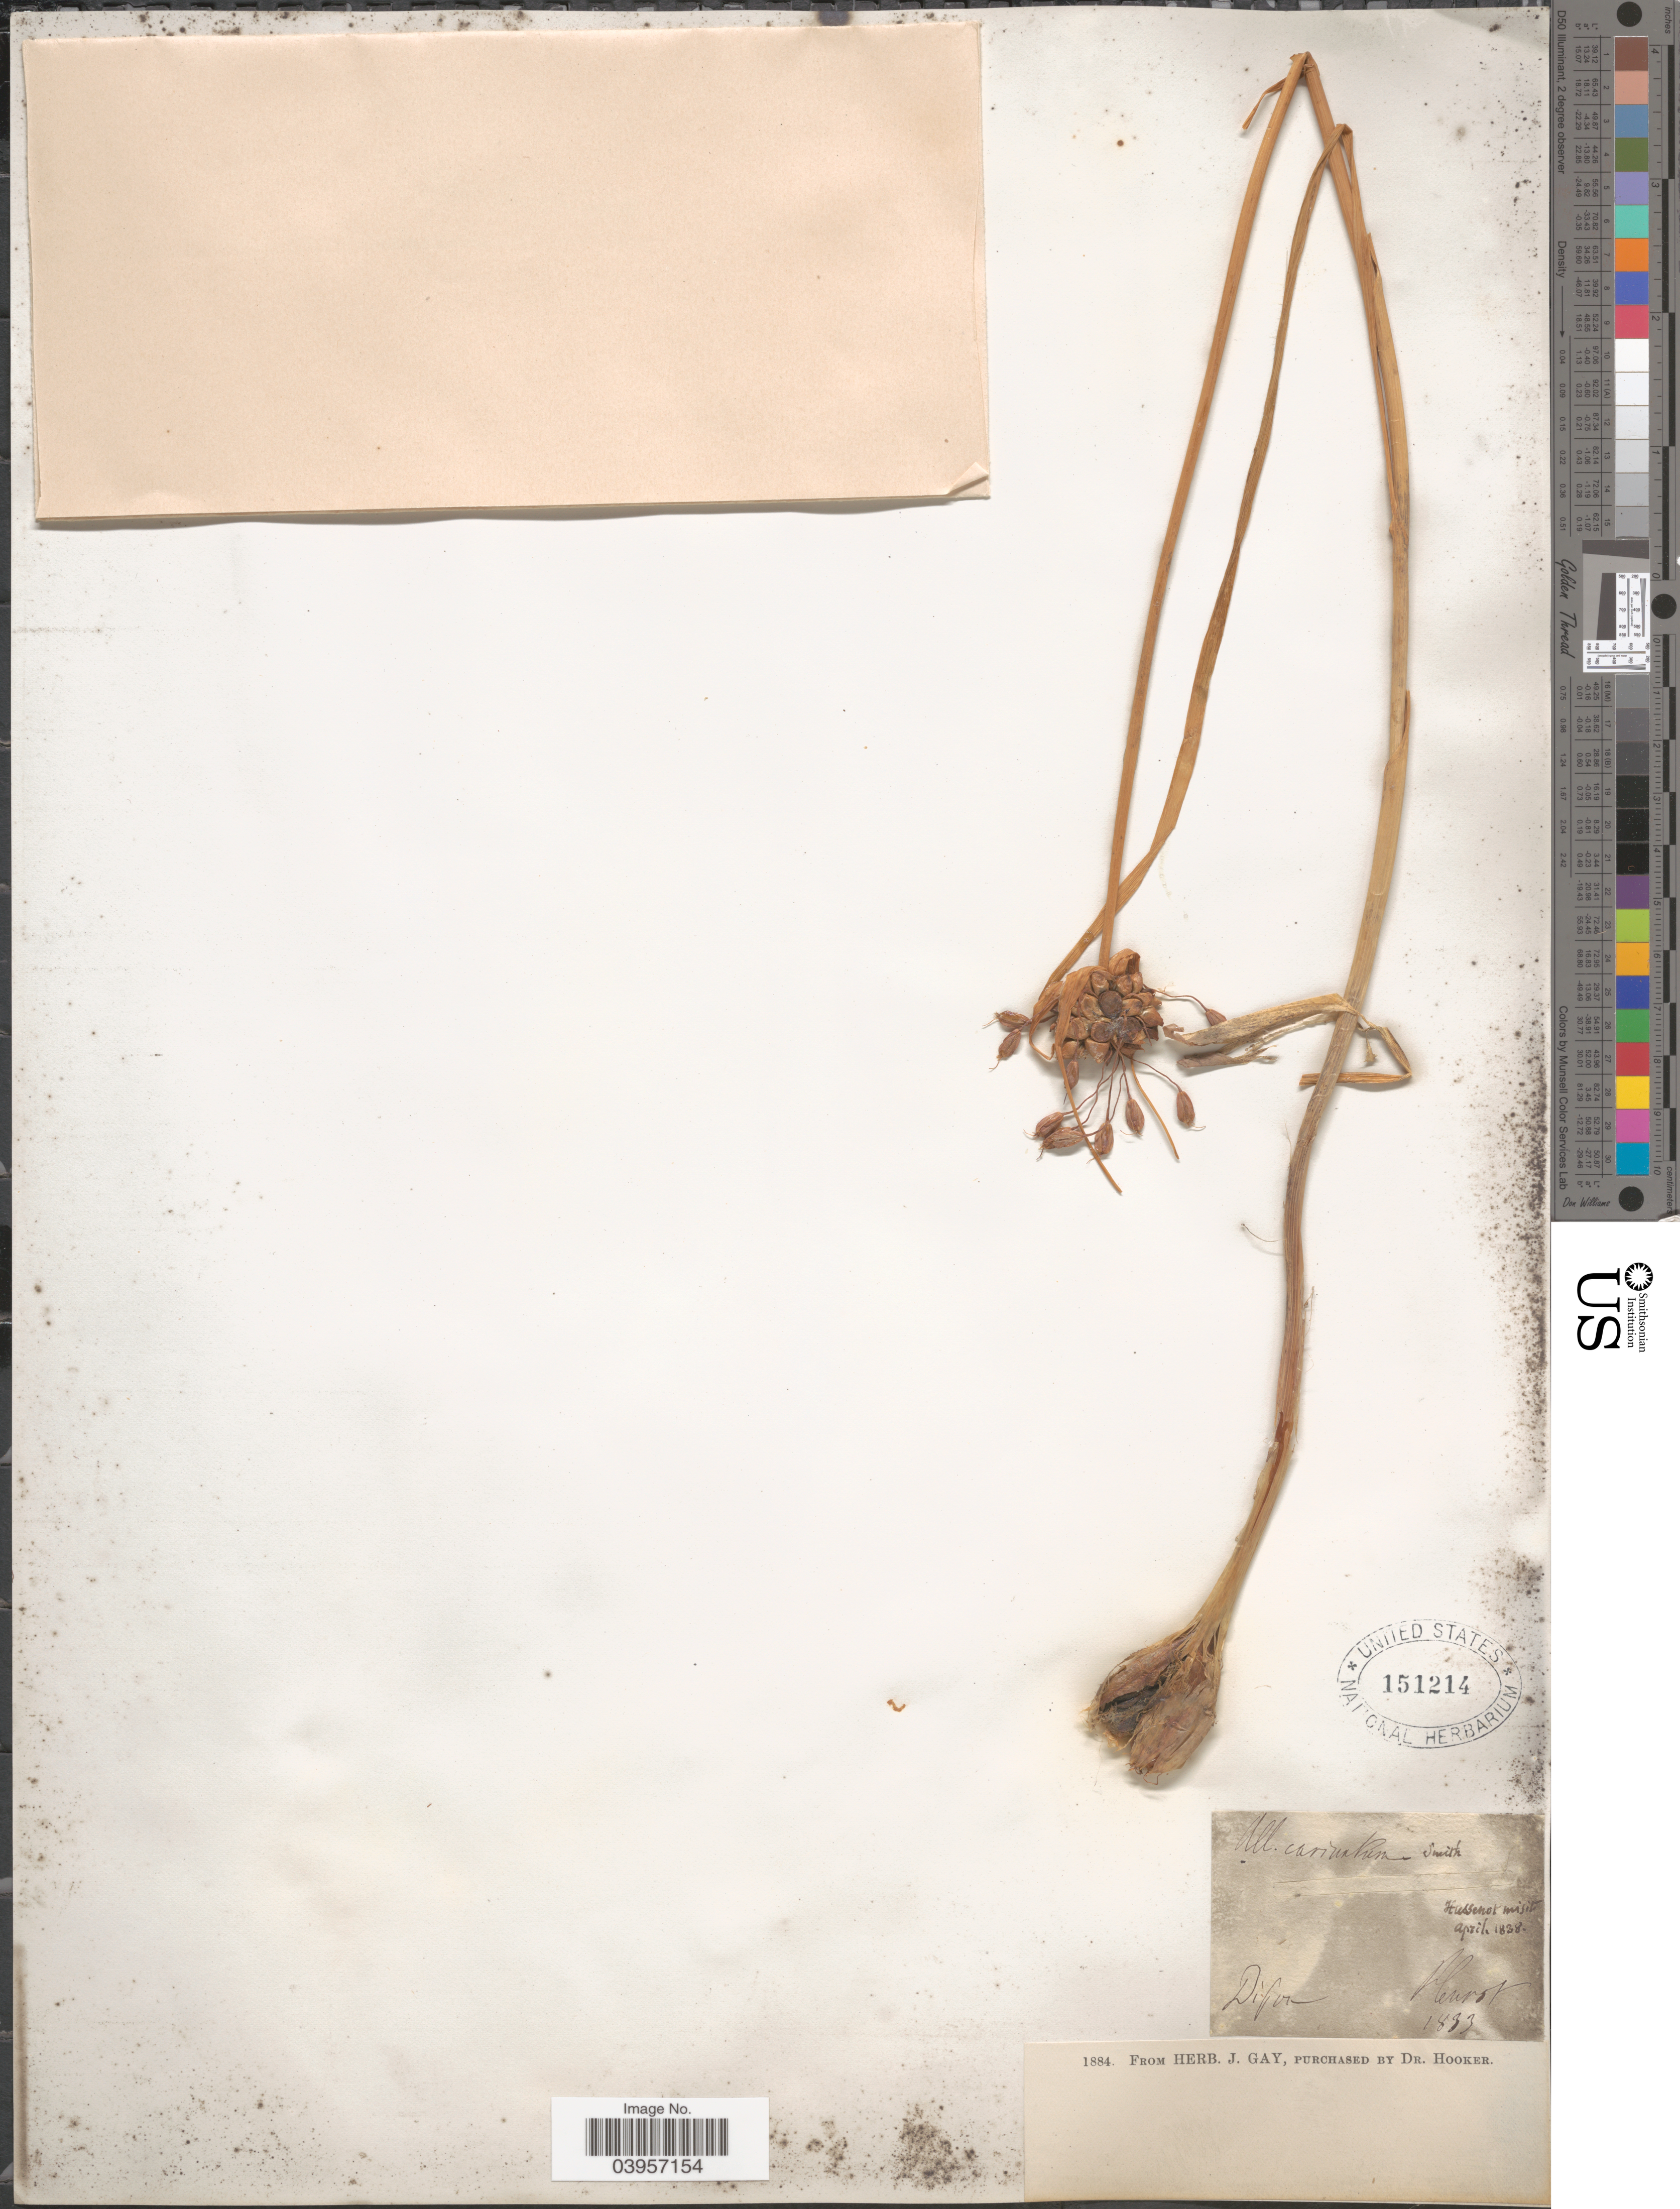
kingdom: Plantae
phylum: Tracheophyta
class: Liliopsida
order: Asparagales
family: Amaryllidaceae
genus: Allium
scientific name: Allium carinatum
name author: L.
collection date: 1833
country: Germany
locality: Dissen. [interpreted]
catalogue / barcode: US 151214